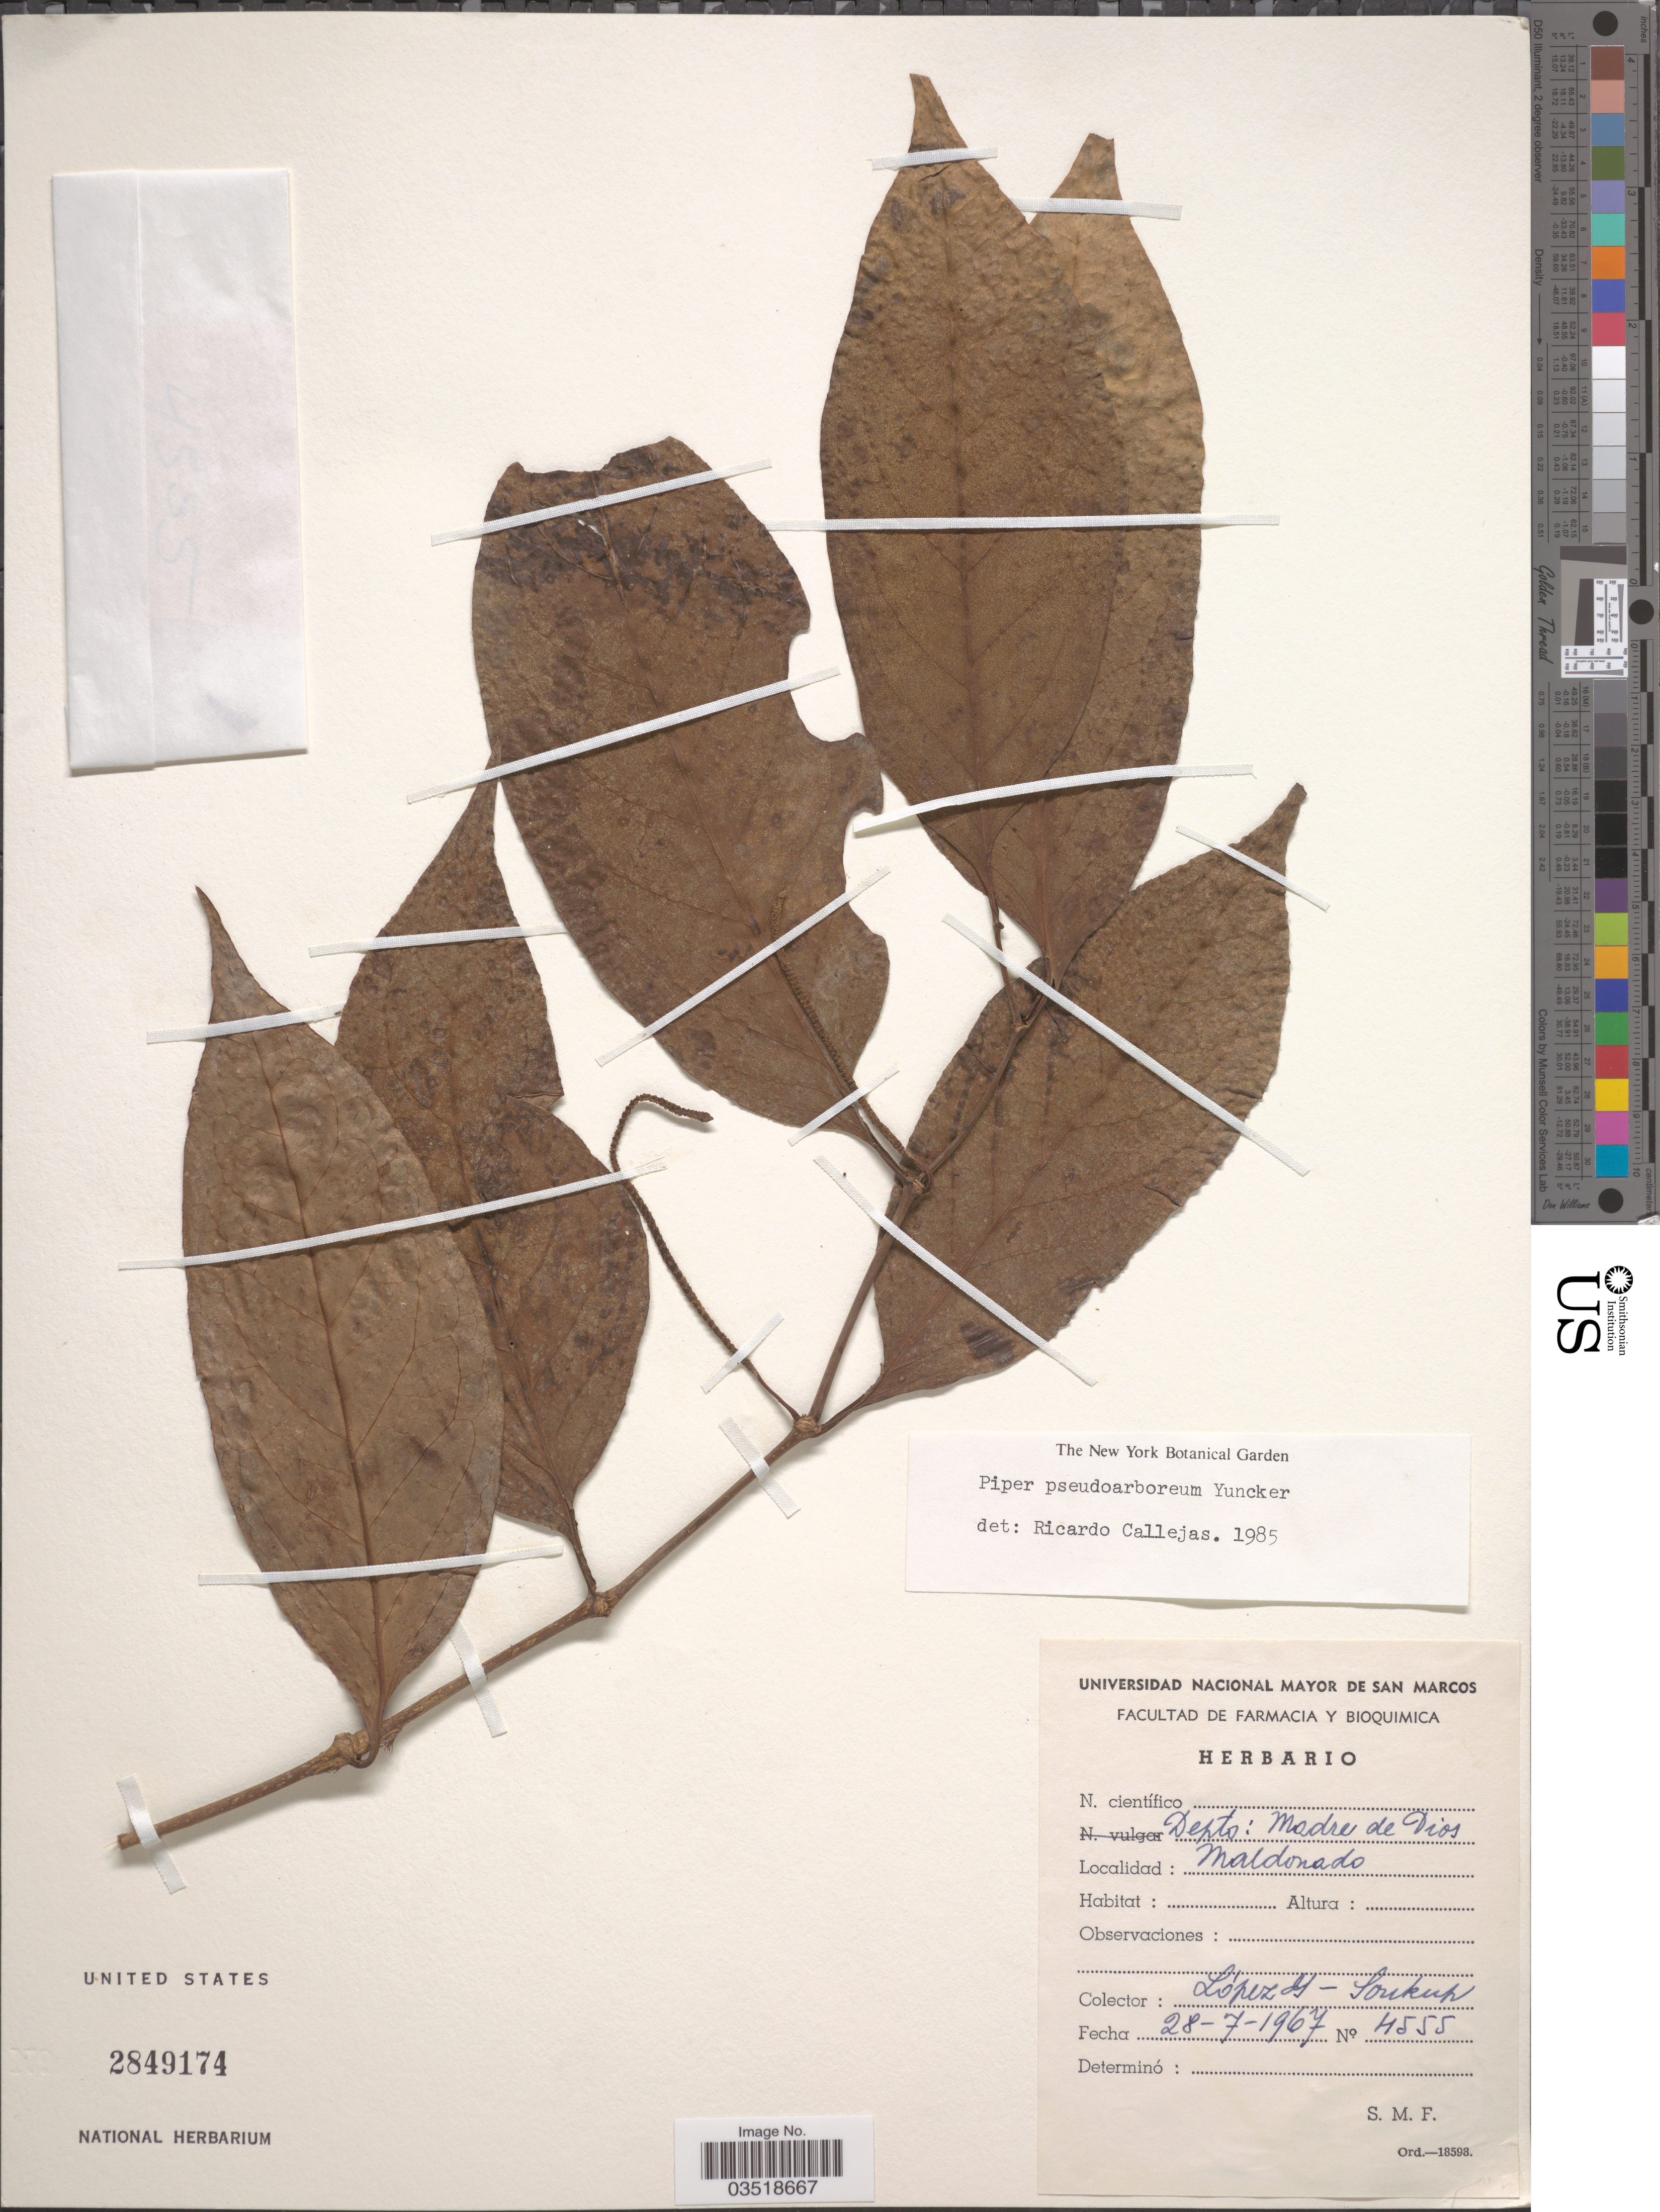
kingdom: Plantae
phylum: Tracheophyta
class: Magnoliopsida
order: Piperales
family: Piperaceae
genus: Piper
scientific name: Piper pseudoarboreum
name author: Yunck.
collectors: G. Lopéz & -- Soukup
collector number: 4555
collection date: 1967-07-28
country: Peru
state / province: Madre de Dios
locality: Depto: Madre de Dios. Maldonado.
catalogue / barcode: US 2849174